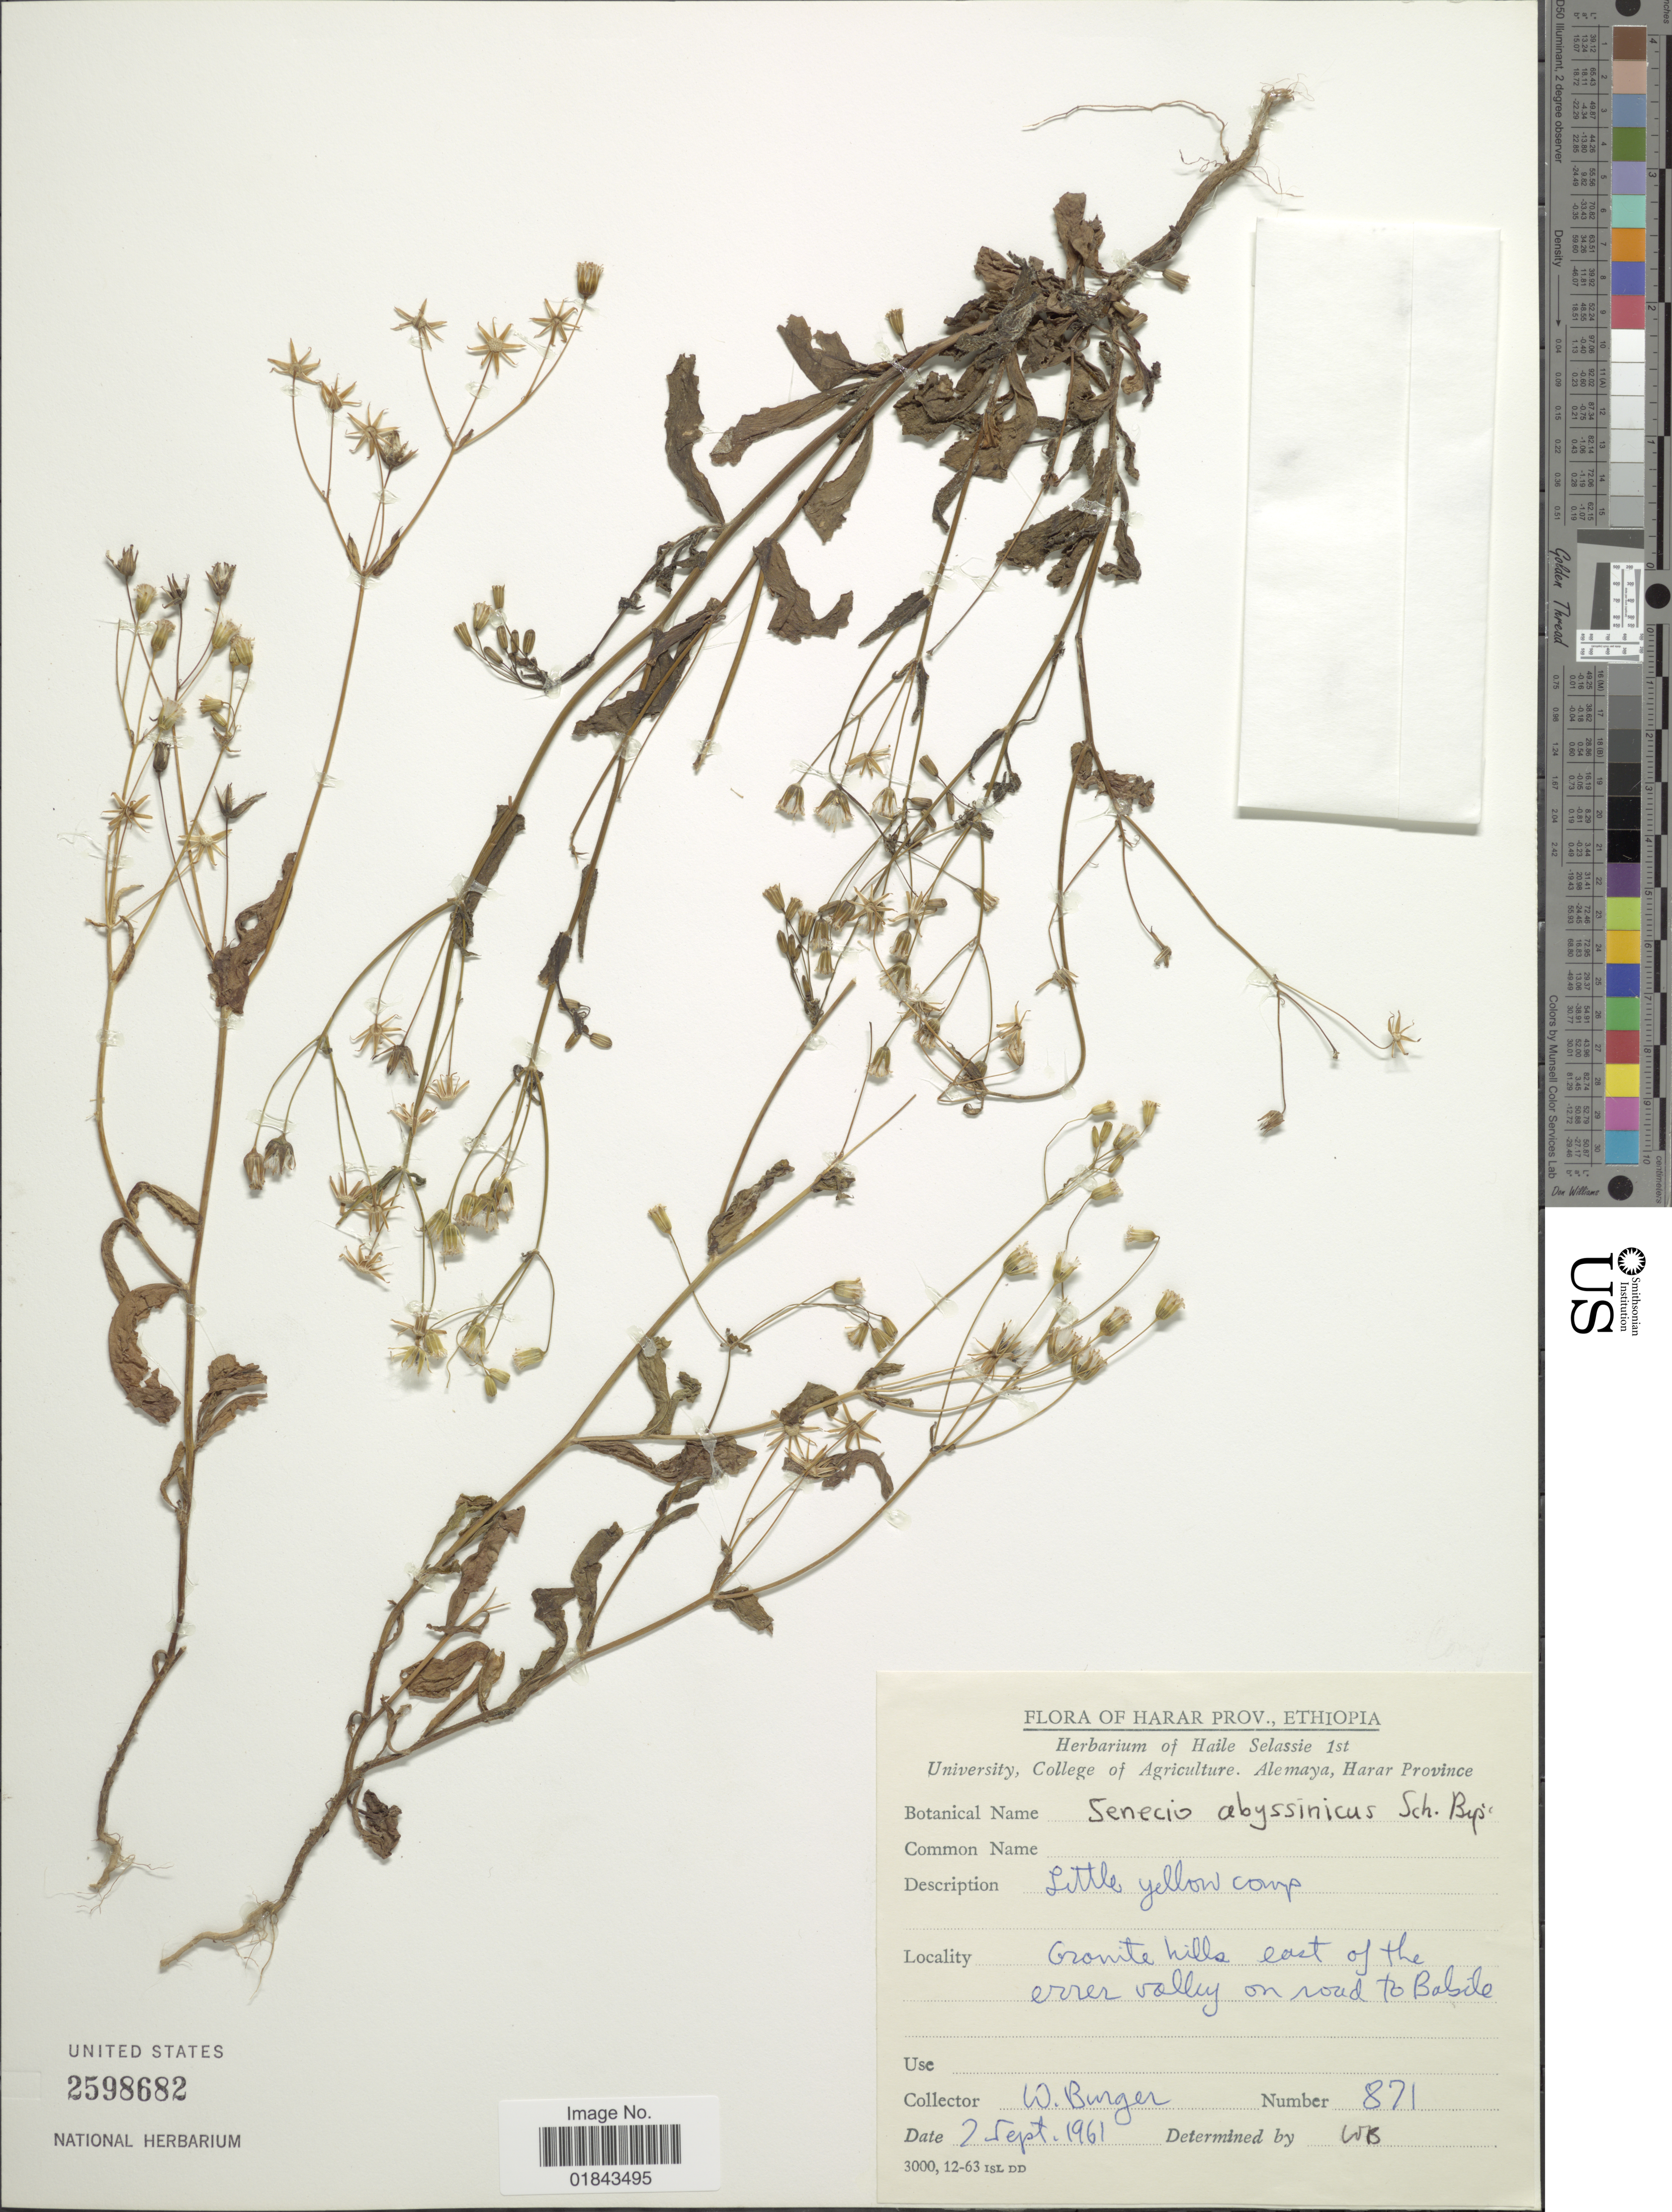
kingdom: Plantae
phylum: Tracheophyta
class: Magnoliopsida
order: Asterales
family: Asteraceae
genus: Emilia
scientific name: Emilia abyssinica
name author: (Sch. Bip. ex A. Rich.) C. Jeffrey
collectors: W. Burger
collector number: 871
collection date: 1961-09-02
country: Ethiopia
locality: Harar Prov., Granite Hills, east of the errer valley on road to Babile. [interpreted]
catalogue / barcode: US 2598682